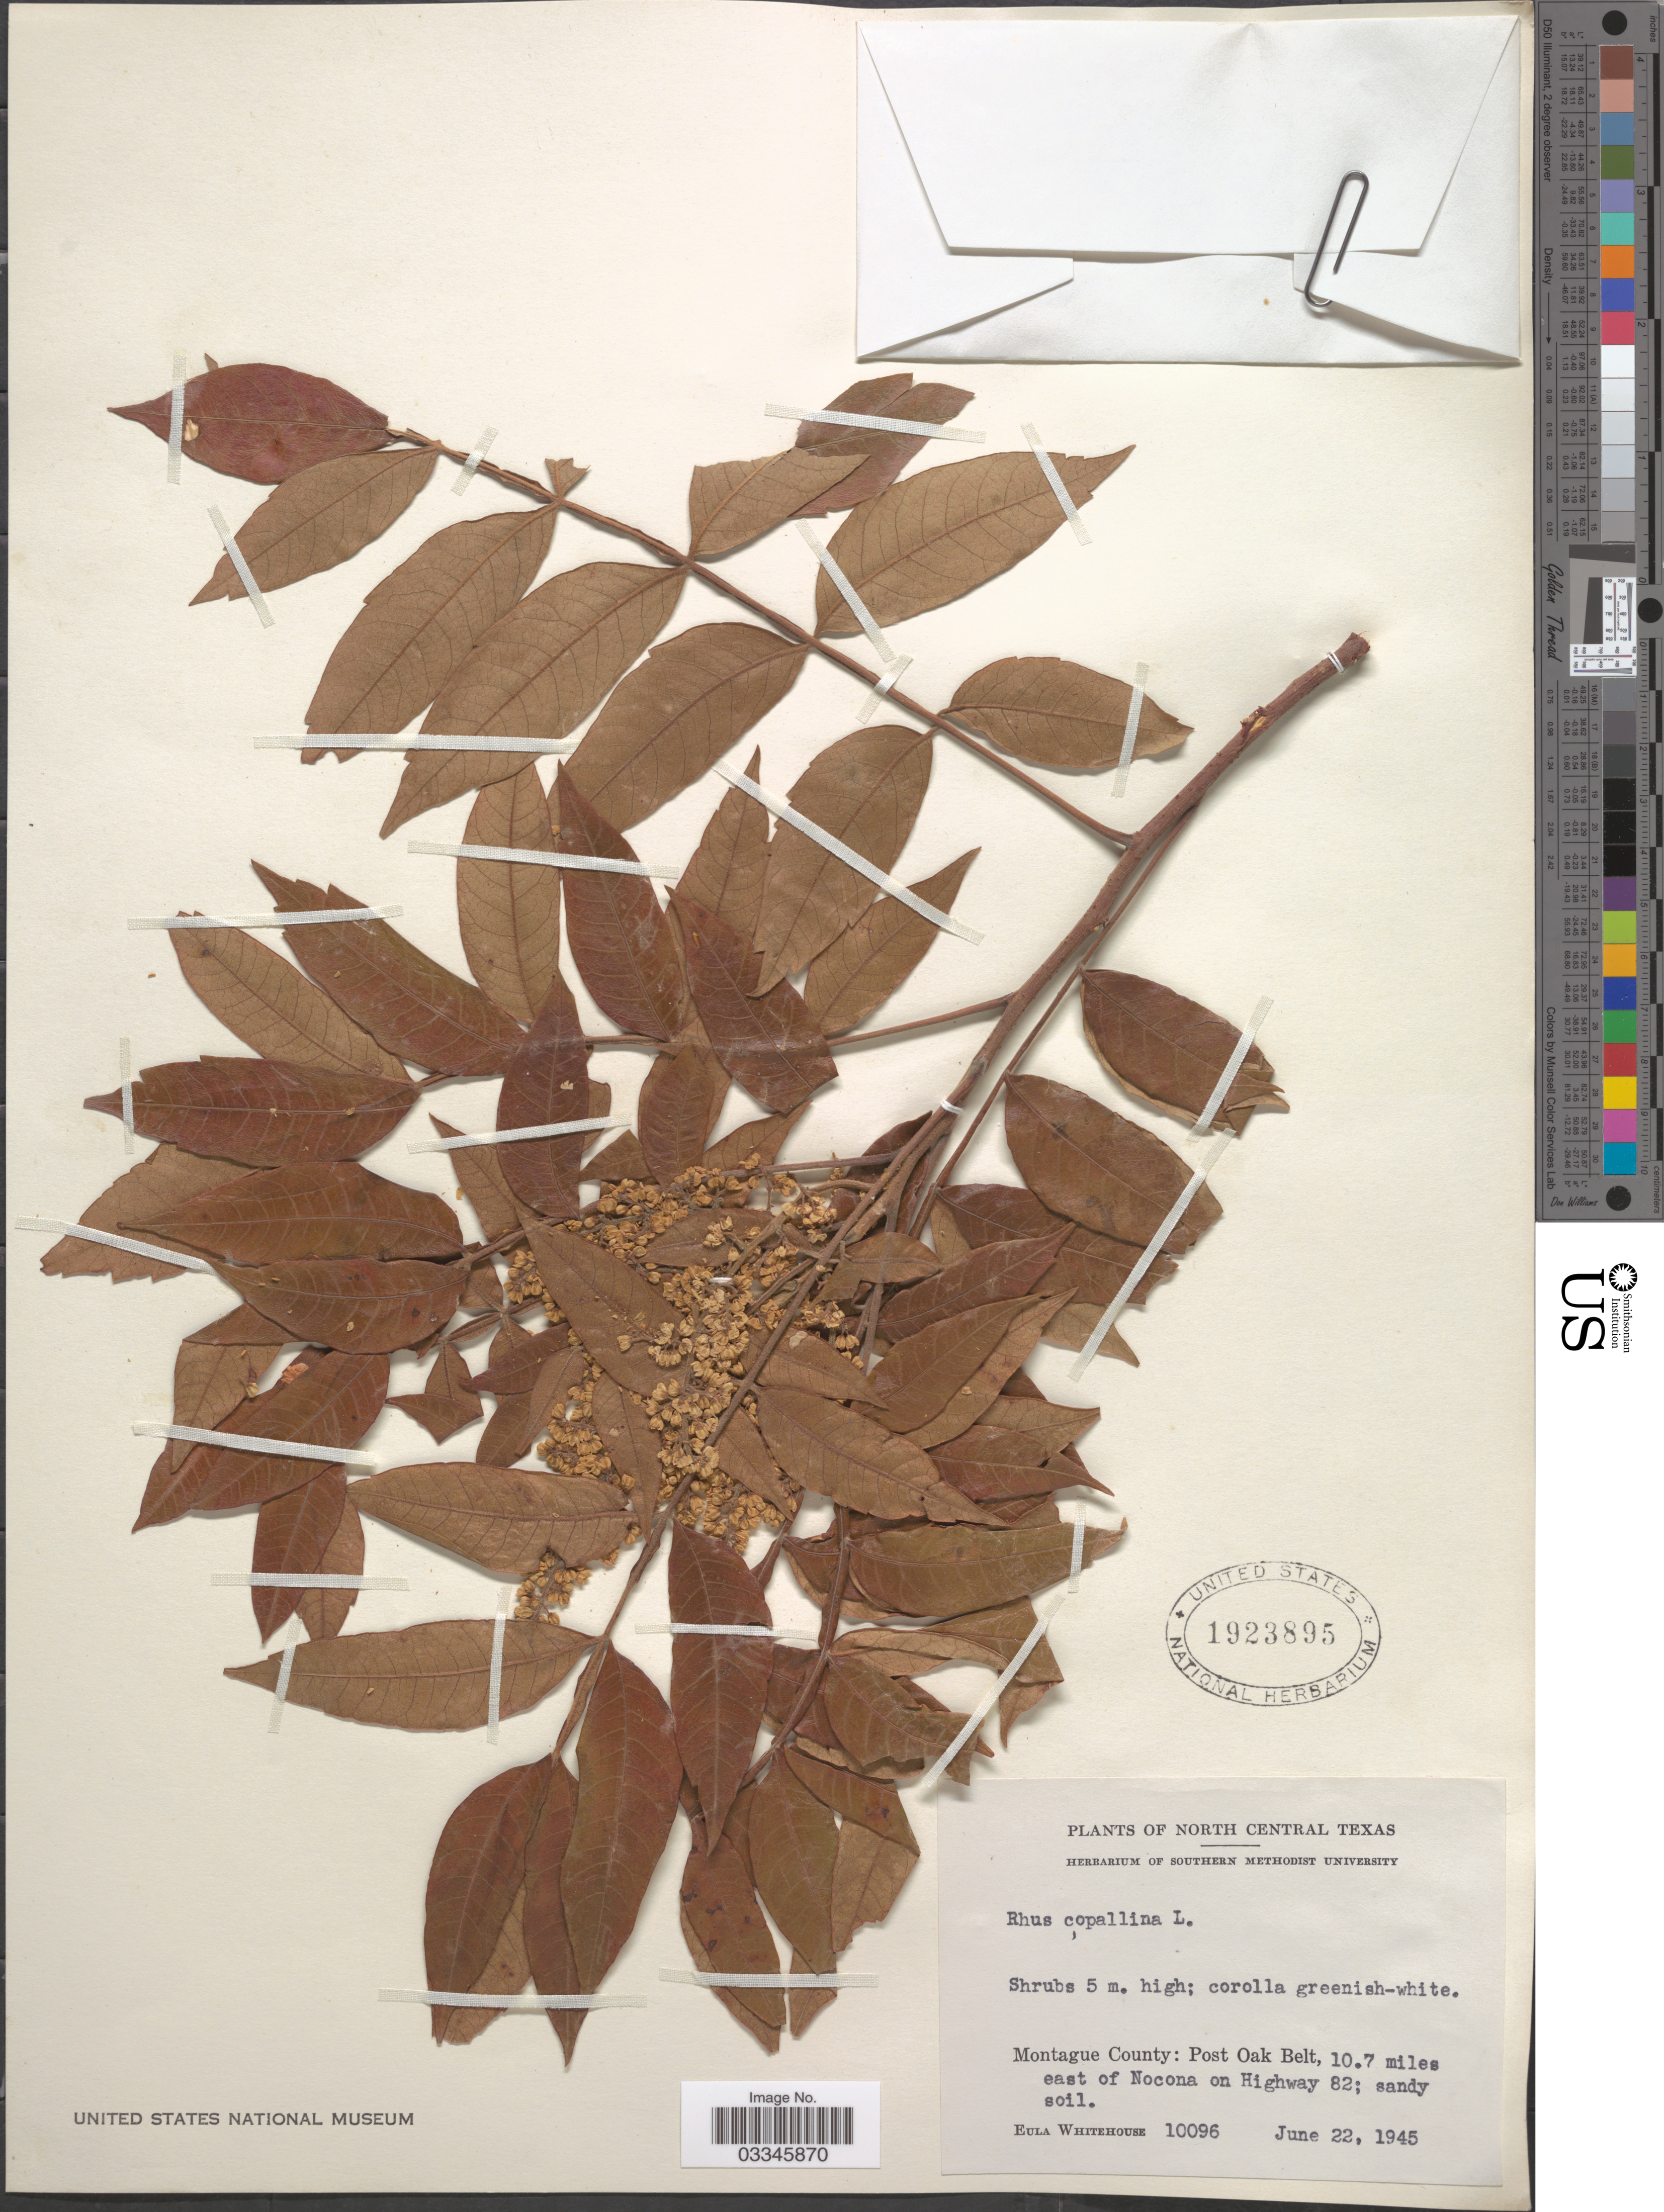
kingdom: Plantae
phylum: Tracheophyta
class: Magnoliopsida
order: Sapindales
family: Anacardiaceae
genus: Rhus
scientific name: Rhus copallinum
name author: L.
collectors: E. Whitehouse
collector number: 10096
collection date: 1945-06-22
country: United States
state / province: Texas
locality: North Central Texas. Montague County: Post Oak Belt, 10.7 miles east of Nocona on Highway 82.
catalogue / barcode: US 1923895